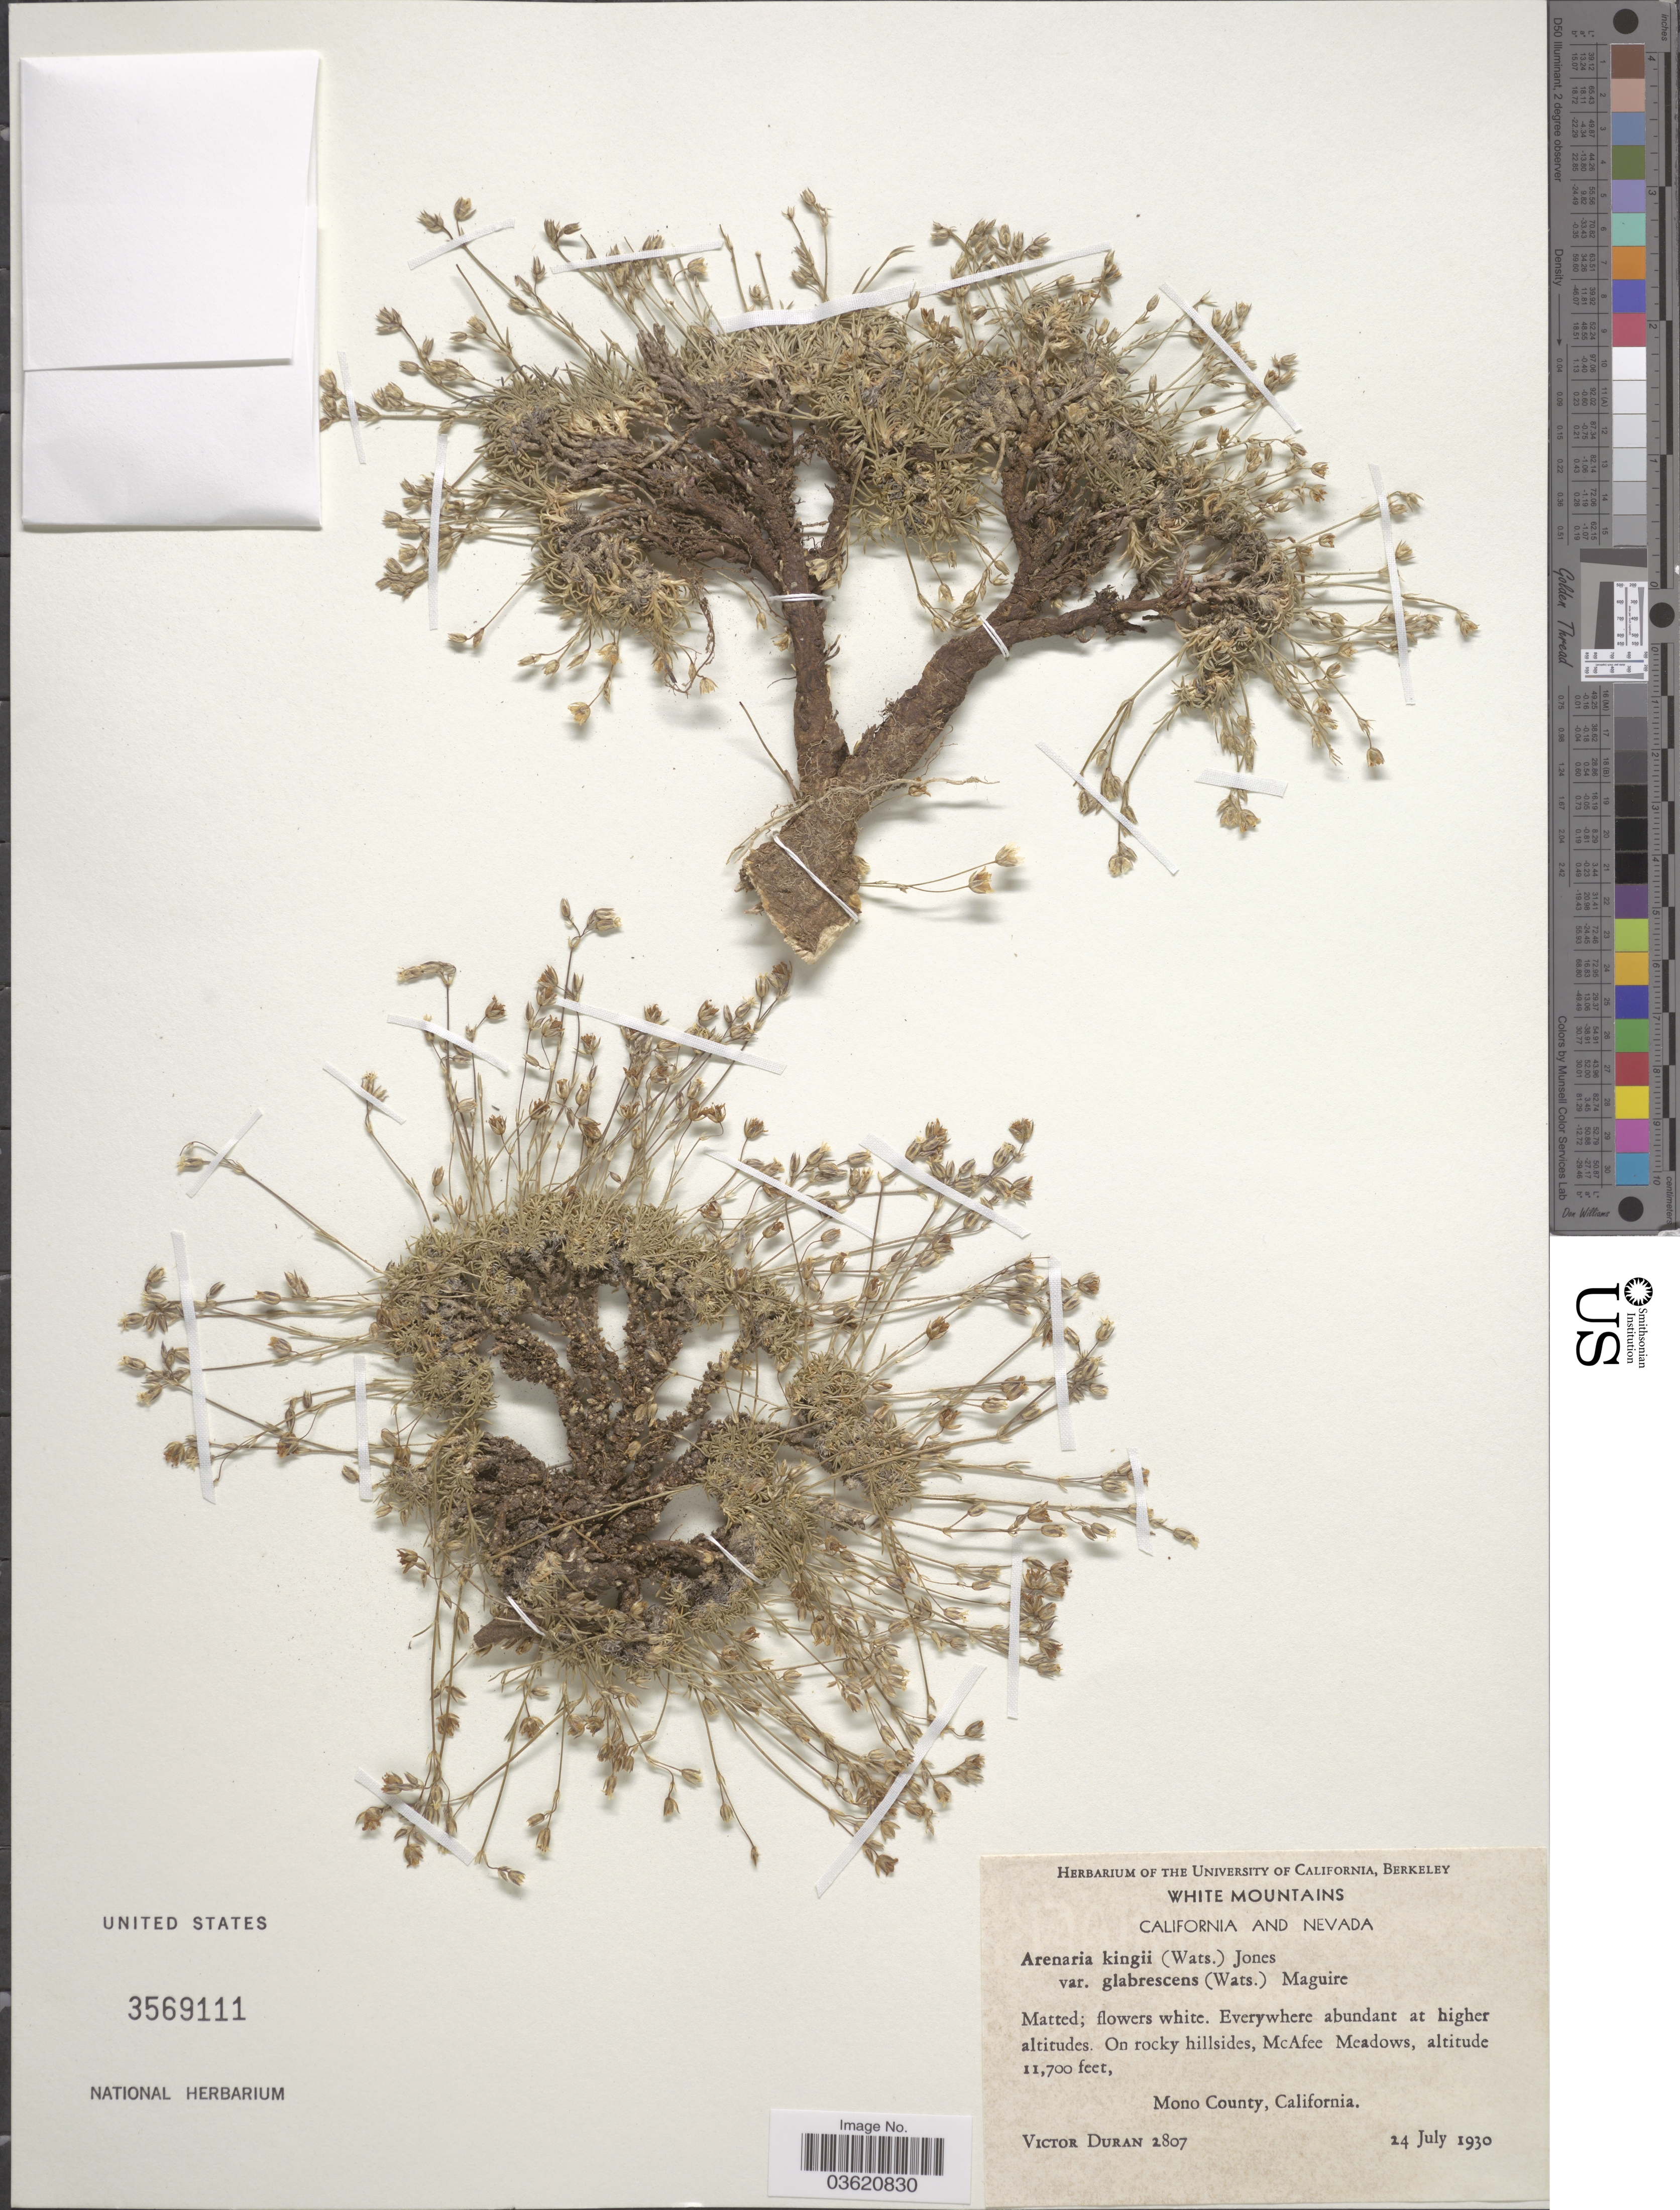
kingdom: Plantae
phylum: Tracheophyta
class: Magnoliopsida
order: Caryophyllales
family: Caryophyllaceae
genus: Eremogone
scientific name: Eremogone kingii var. glabrescens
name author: (S. Watson) Dorn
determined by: U.S. National Herbarium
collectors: V. Duran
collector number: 2807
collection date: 1930-07-24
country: United States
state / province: California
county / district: Mono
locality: White Mountains. McAfee Meadows, Mono County.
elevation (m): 3566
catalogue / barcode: US 3569111